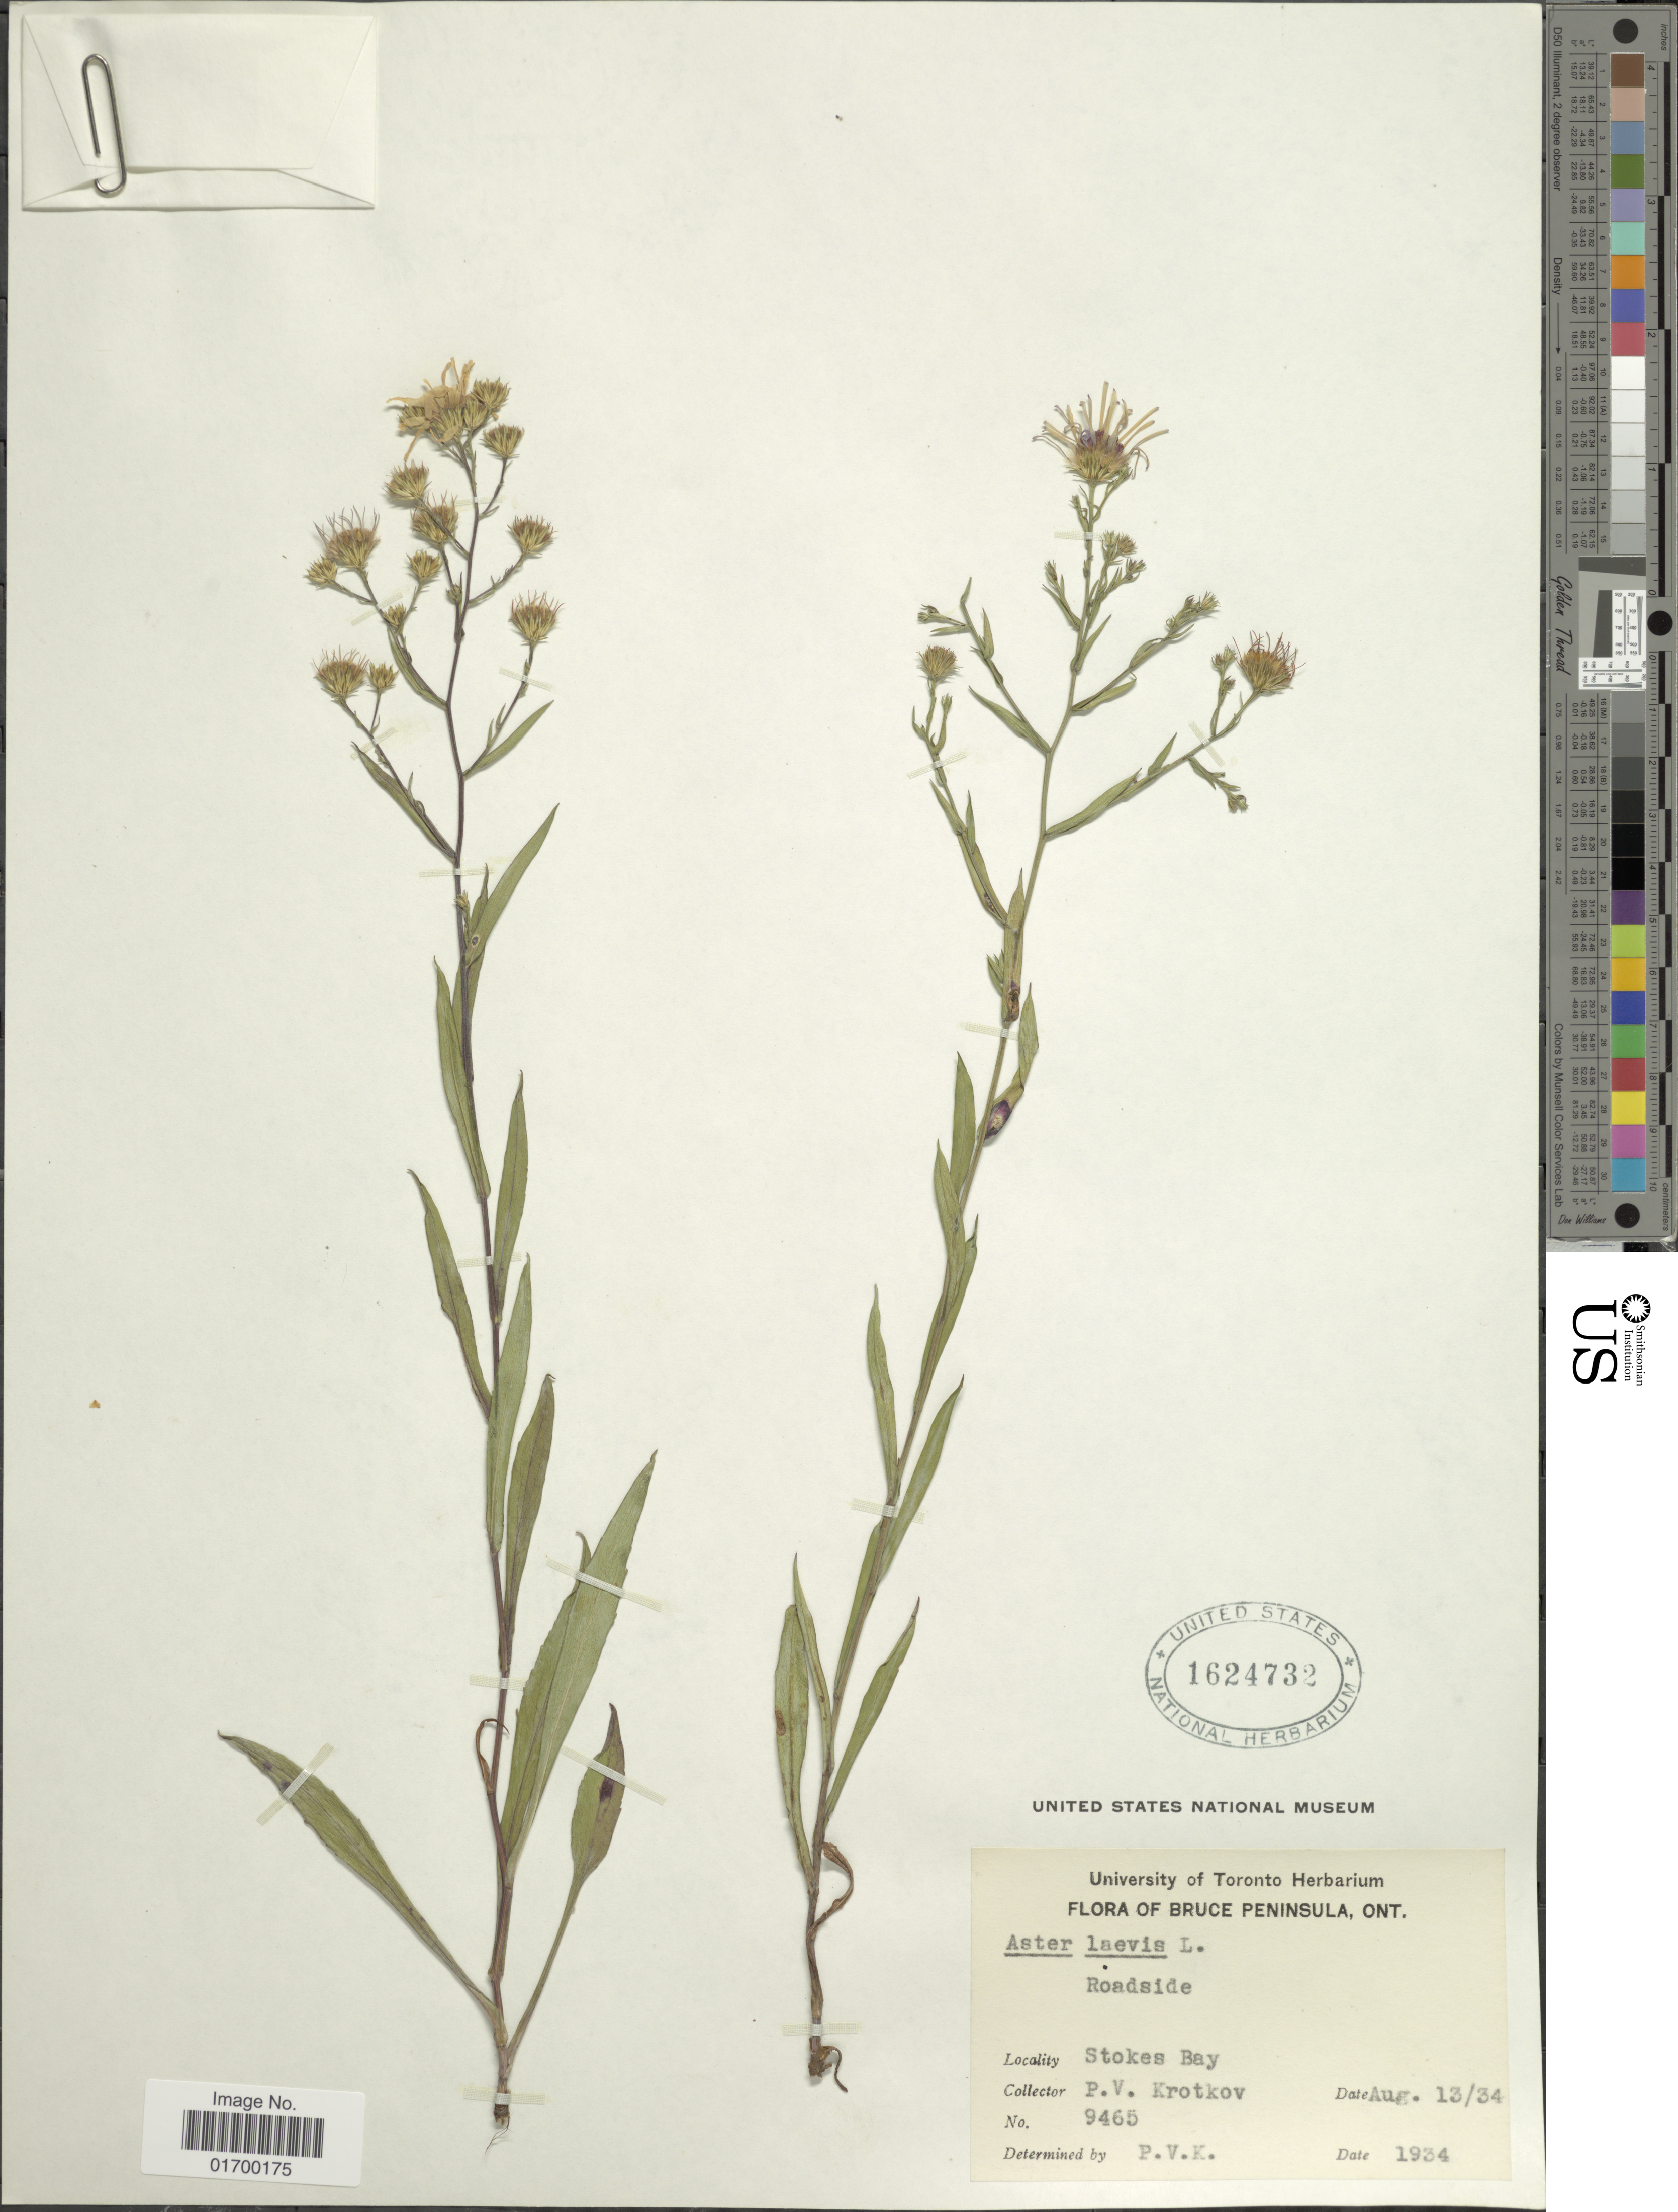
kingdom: Plantae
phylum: Tracheophyta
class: Magnoliopsida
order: Asterales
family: Asteraceae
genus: Symphyotrichum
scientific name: Symphyotrichum laeve var. geyeri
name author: (A. Gray) G.L. Nesom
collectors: P. V. Krotkov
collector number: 9465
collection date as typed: Transcribed d/m/y: 13/8/34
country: Canada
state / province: Ontario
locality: Bruce Peninsula, Stokes Bay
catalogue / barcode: US 1624732